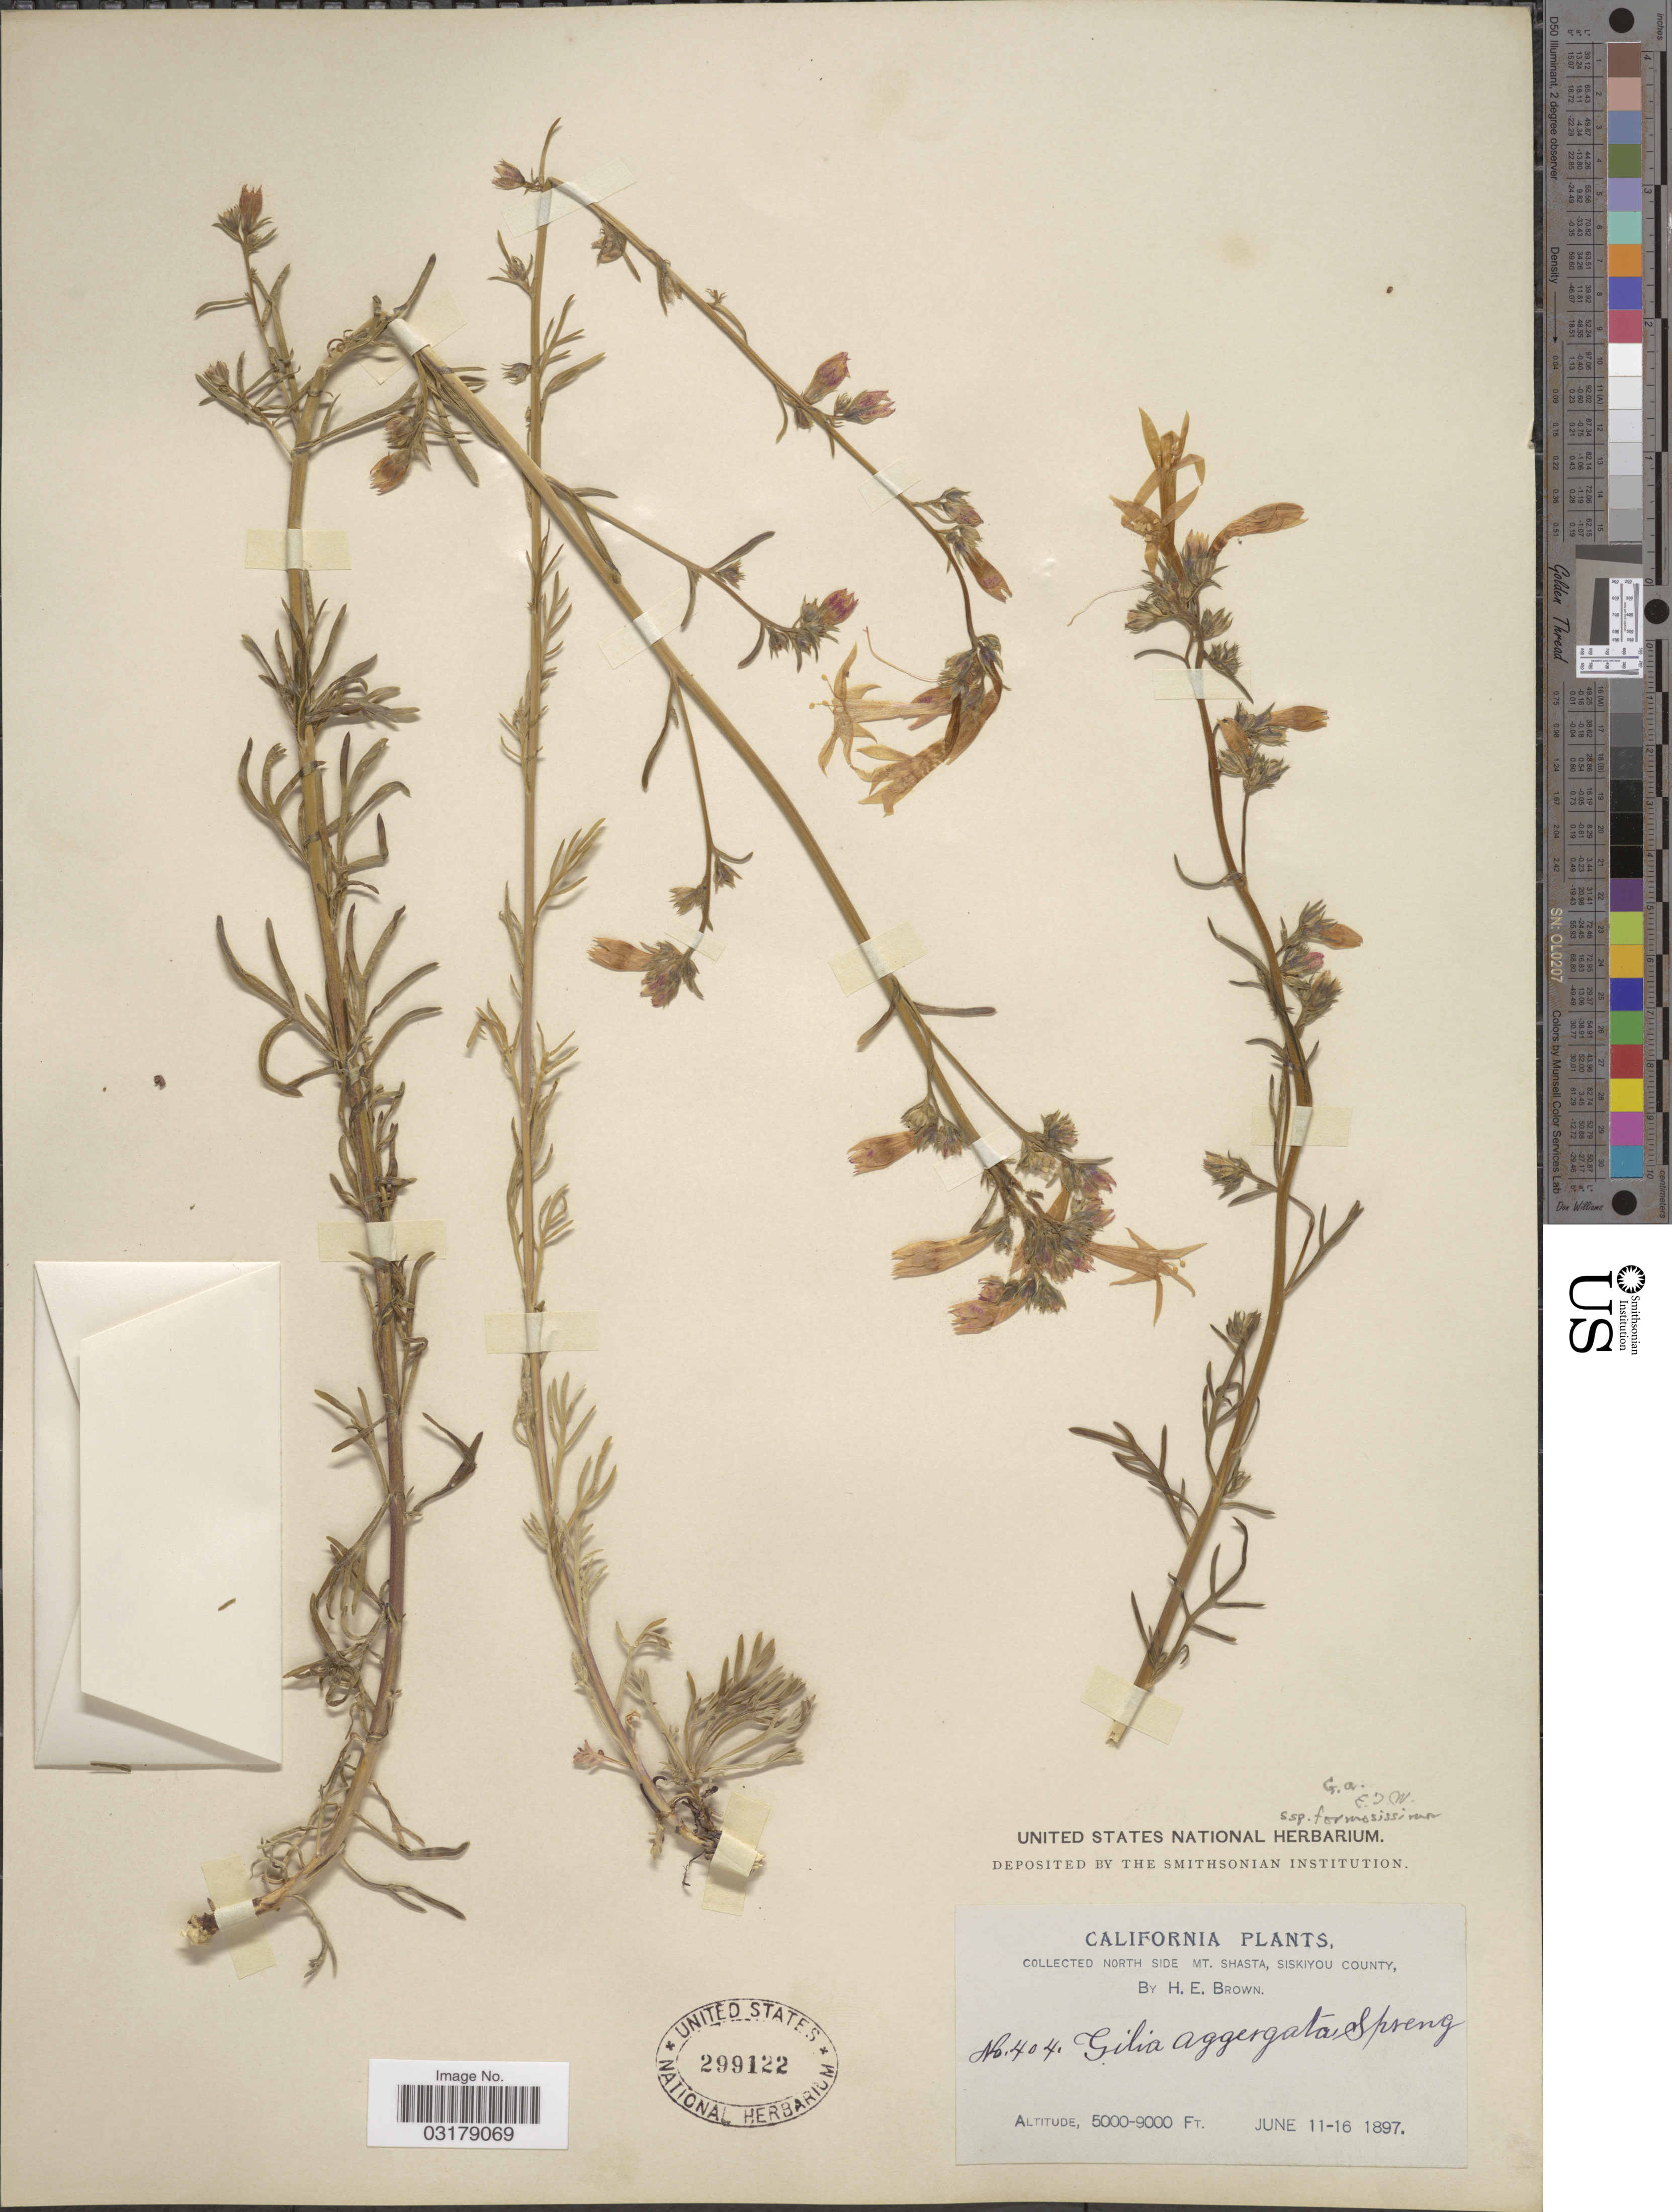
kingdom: Plantae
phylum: Tracheophyta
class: Magnoliopsida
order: Ericales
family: Polemoniaceae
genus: Ipomopsis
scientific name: Ipomopsis aggregata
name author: (Pursh) V.E. Grant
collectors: H. E. Brown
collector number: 404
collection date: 1897-06-11/1897-06-16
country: United States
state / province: California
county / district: Siskiyou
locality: North side Mt. Shasta, Siskiyou County.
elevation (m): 1524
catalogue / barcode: US 299122